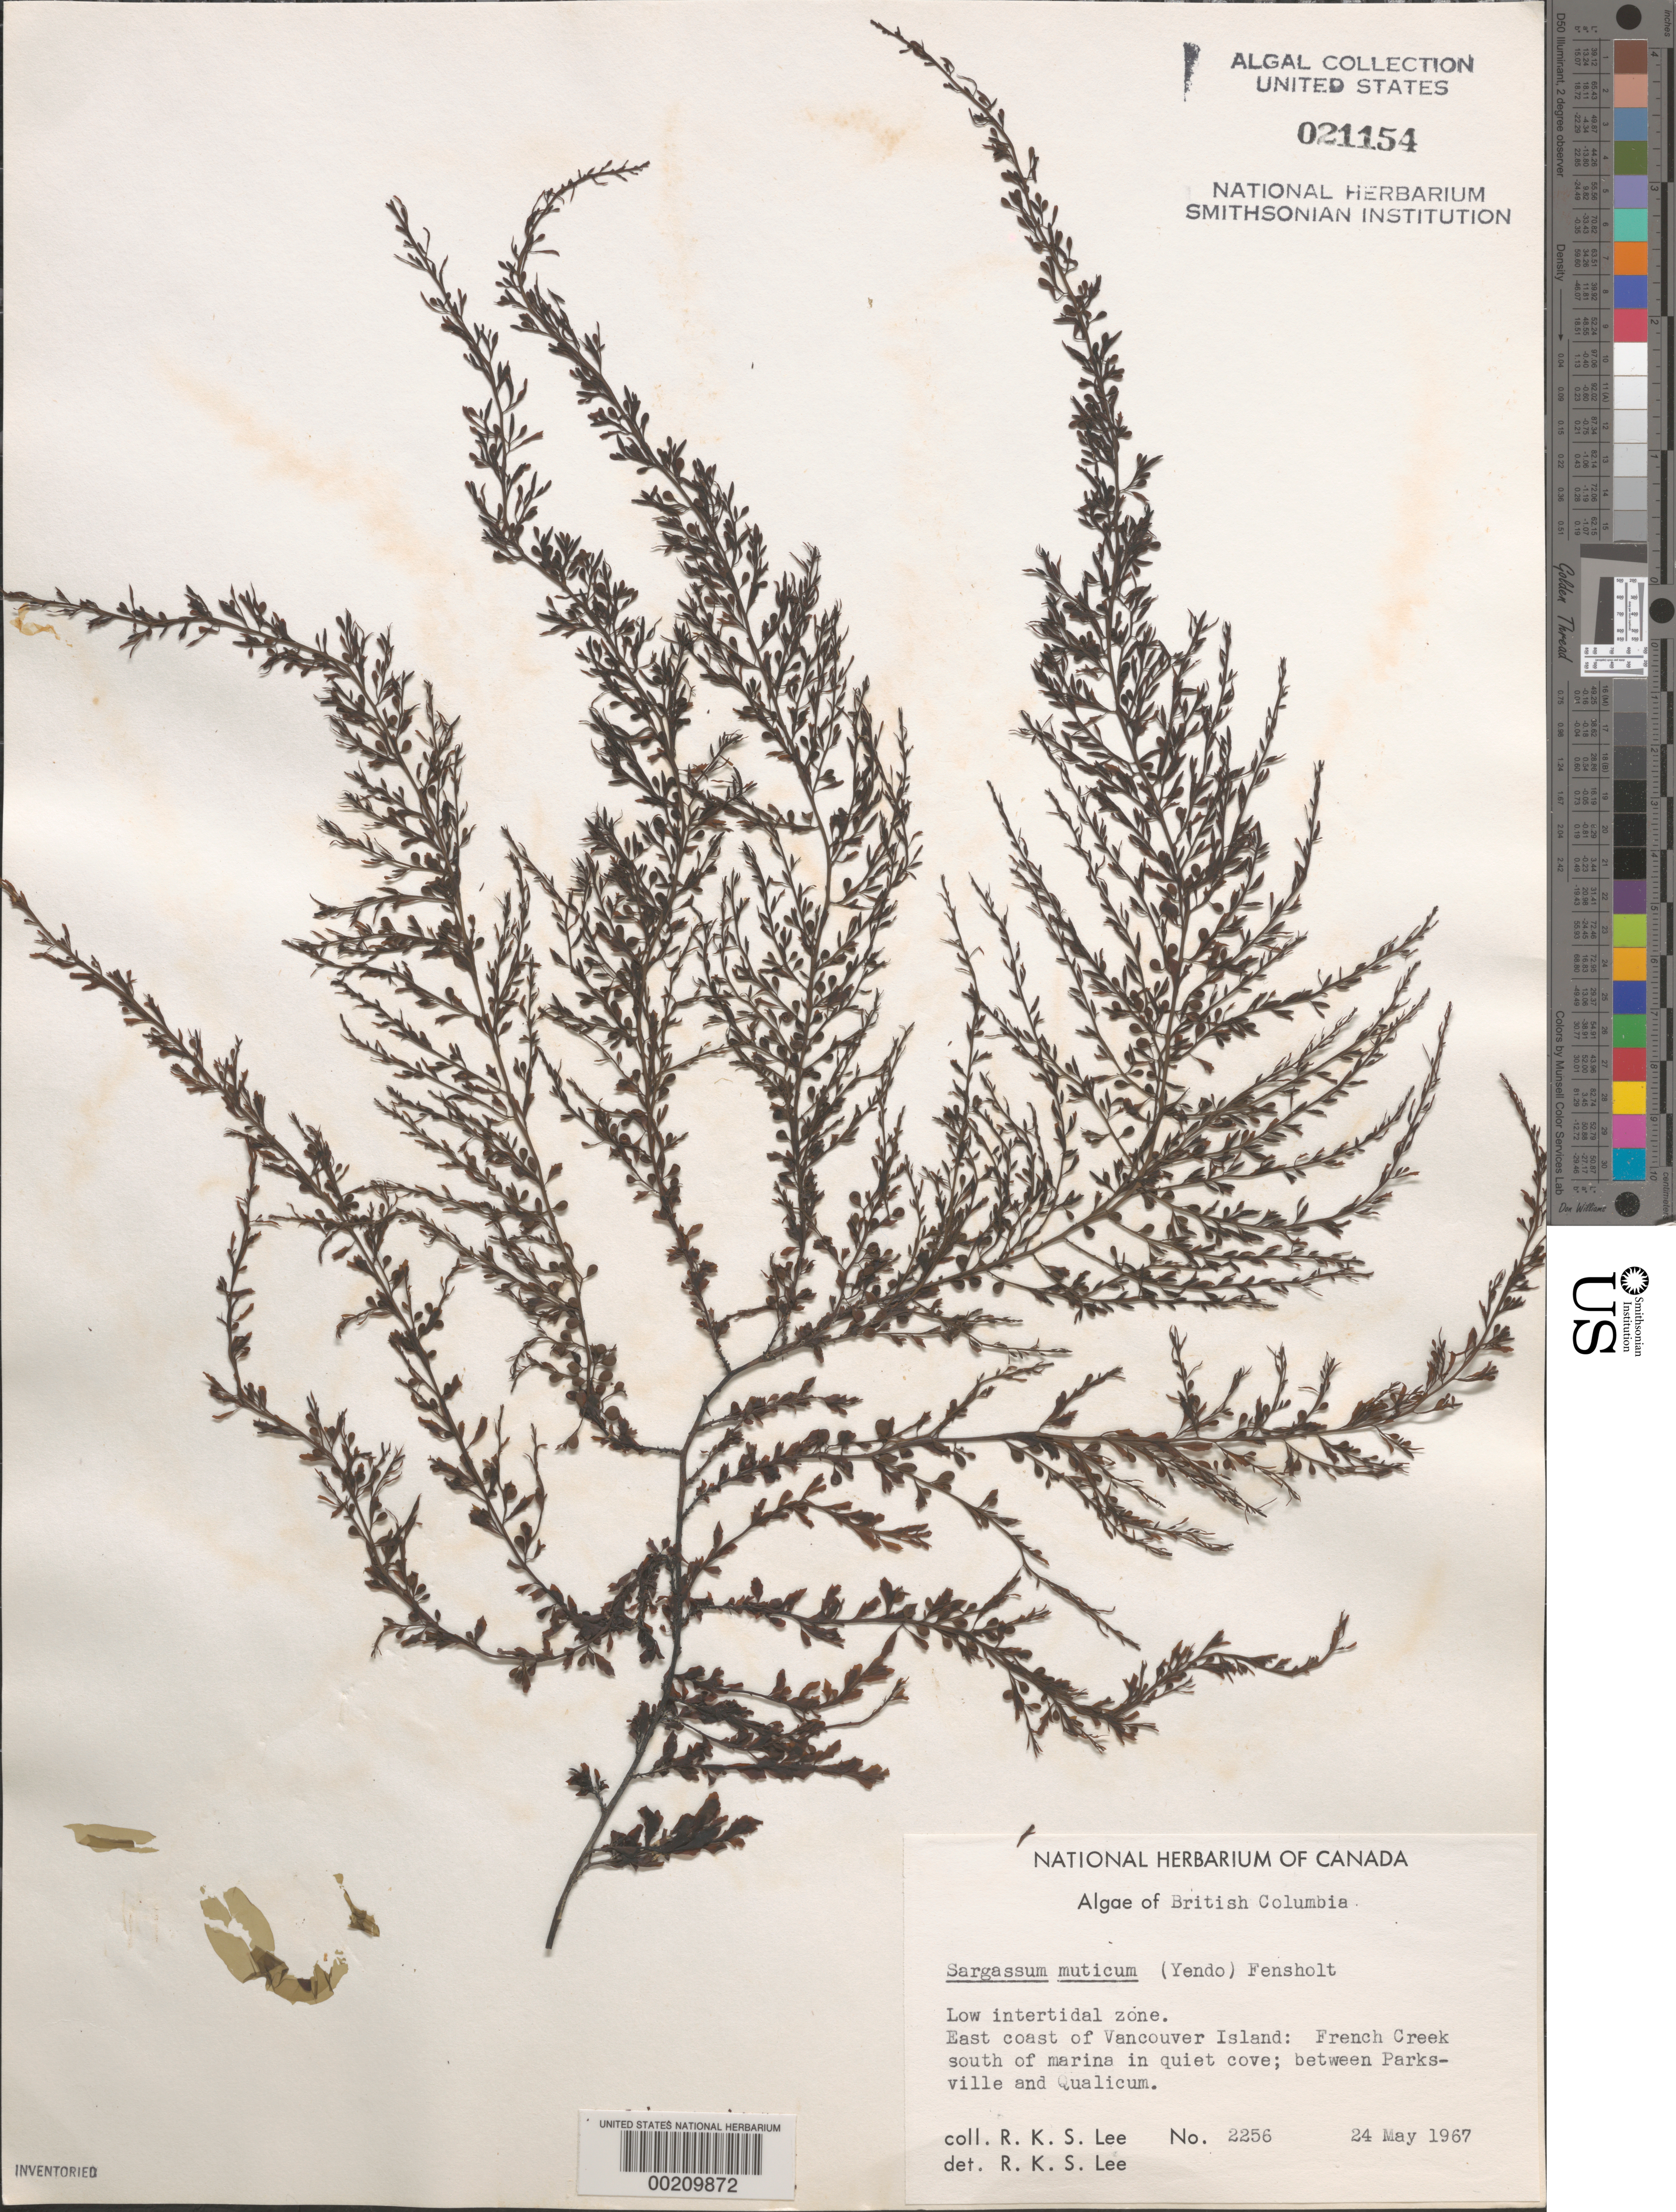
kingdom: Chromista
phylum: Ochrophyta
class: Phaeophyceae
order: Fucales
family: Sargassaceae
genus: Sargassum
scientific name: Sargassum muticum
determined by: Lee, R. K. S.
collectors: R. Lee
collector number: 2256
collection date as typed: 24 May 1967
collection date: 1967-05-24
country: Canada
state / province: British Columbia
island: Vancouver Island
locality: French Creek between Parksville and Qualicum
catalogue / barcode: US 21154